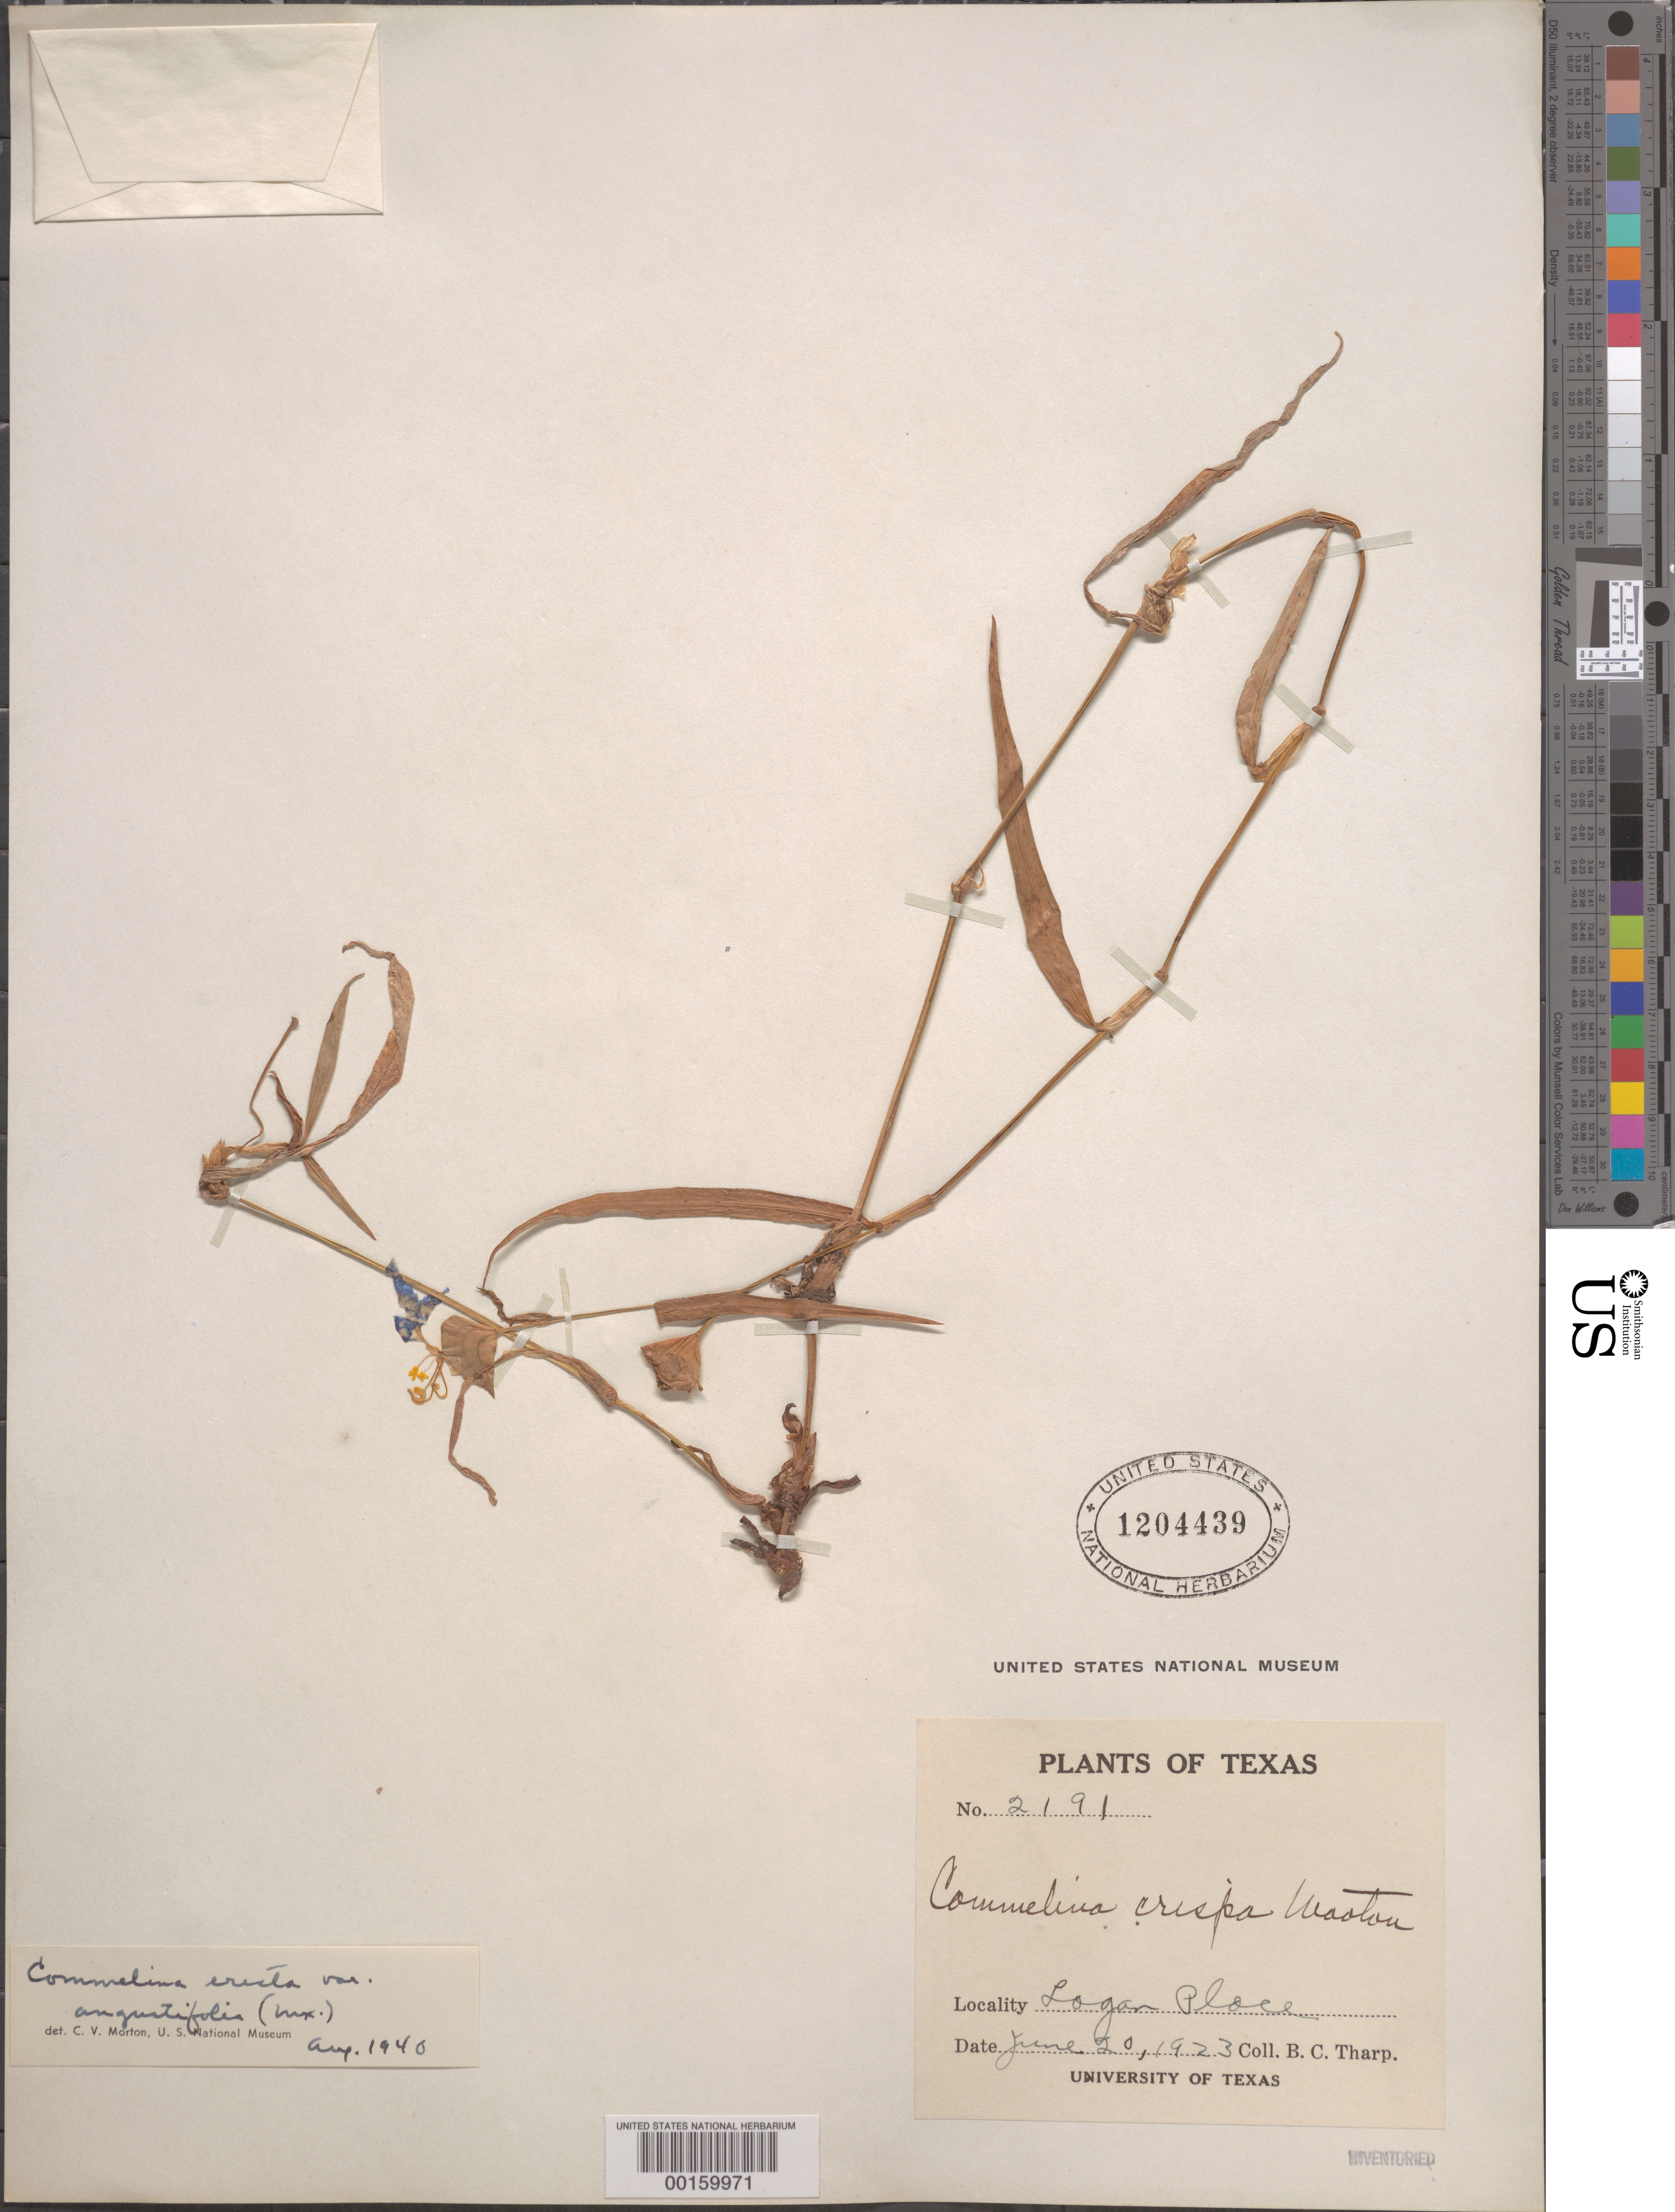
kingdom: Plantae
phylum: Tracheophyta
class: Liliopsida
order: Commelinales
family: Commelinaceae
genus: Commelina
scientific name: Commelina erecta var. angustifolia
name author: (Michx.) Fernald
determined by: Morton, C. V.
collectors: B. C. Tharp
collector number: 2191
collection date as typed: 20 Jun 1923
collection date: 1923-06-20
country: United States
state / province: Texas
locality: Logan place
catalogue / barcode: US 1204439